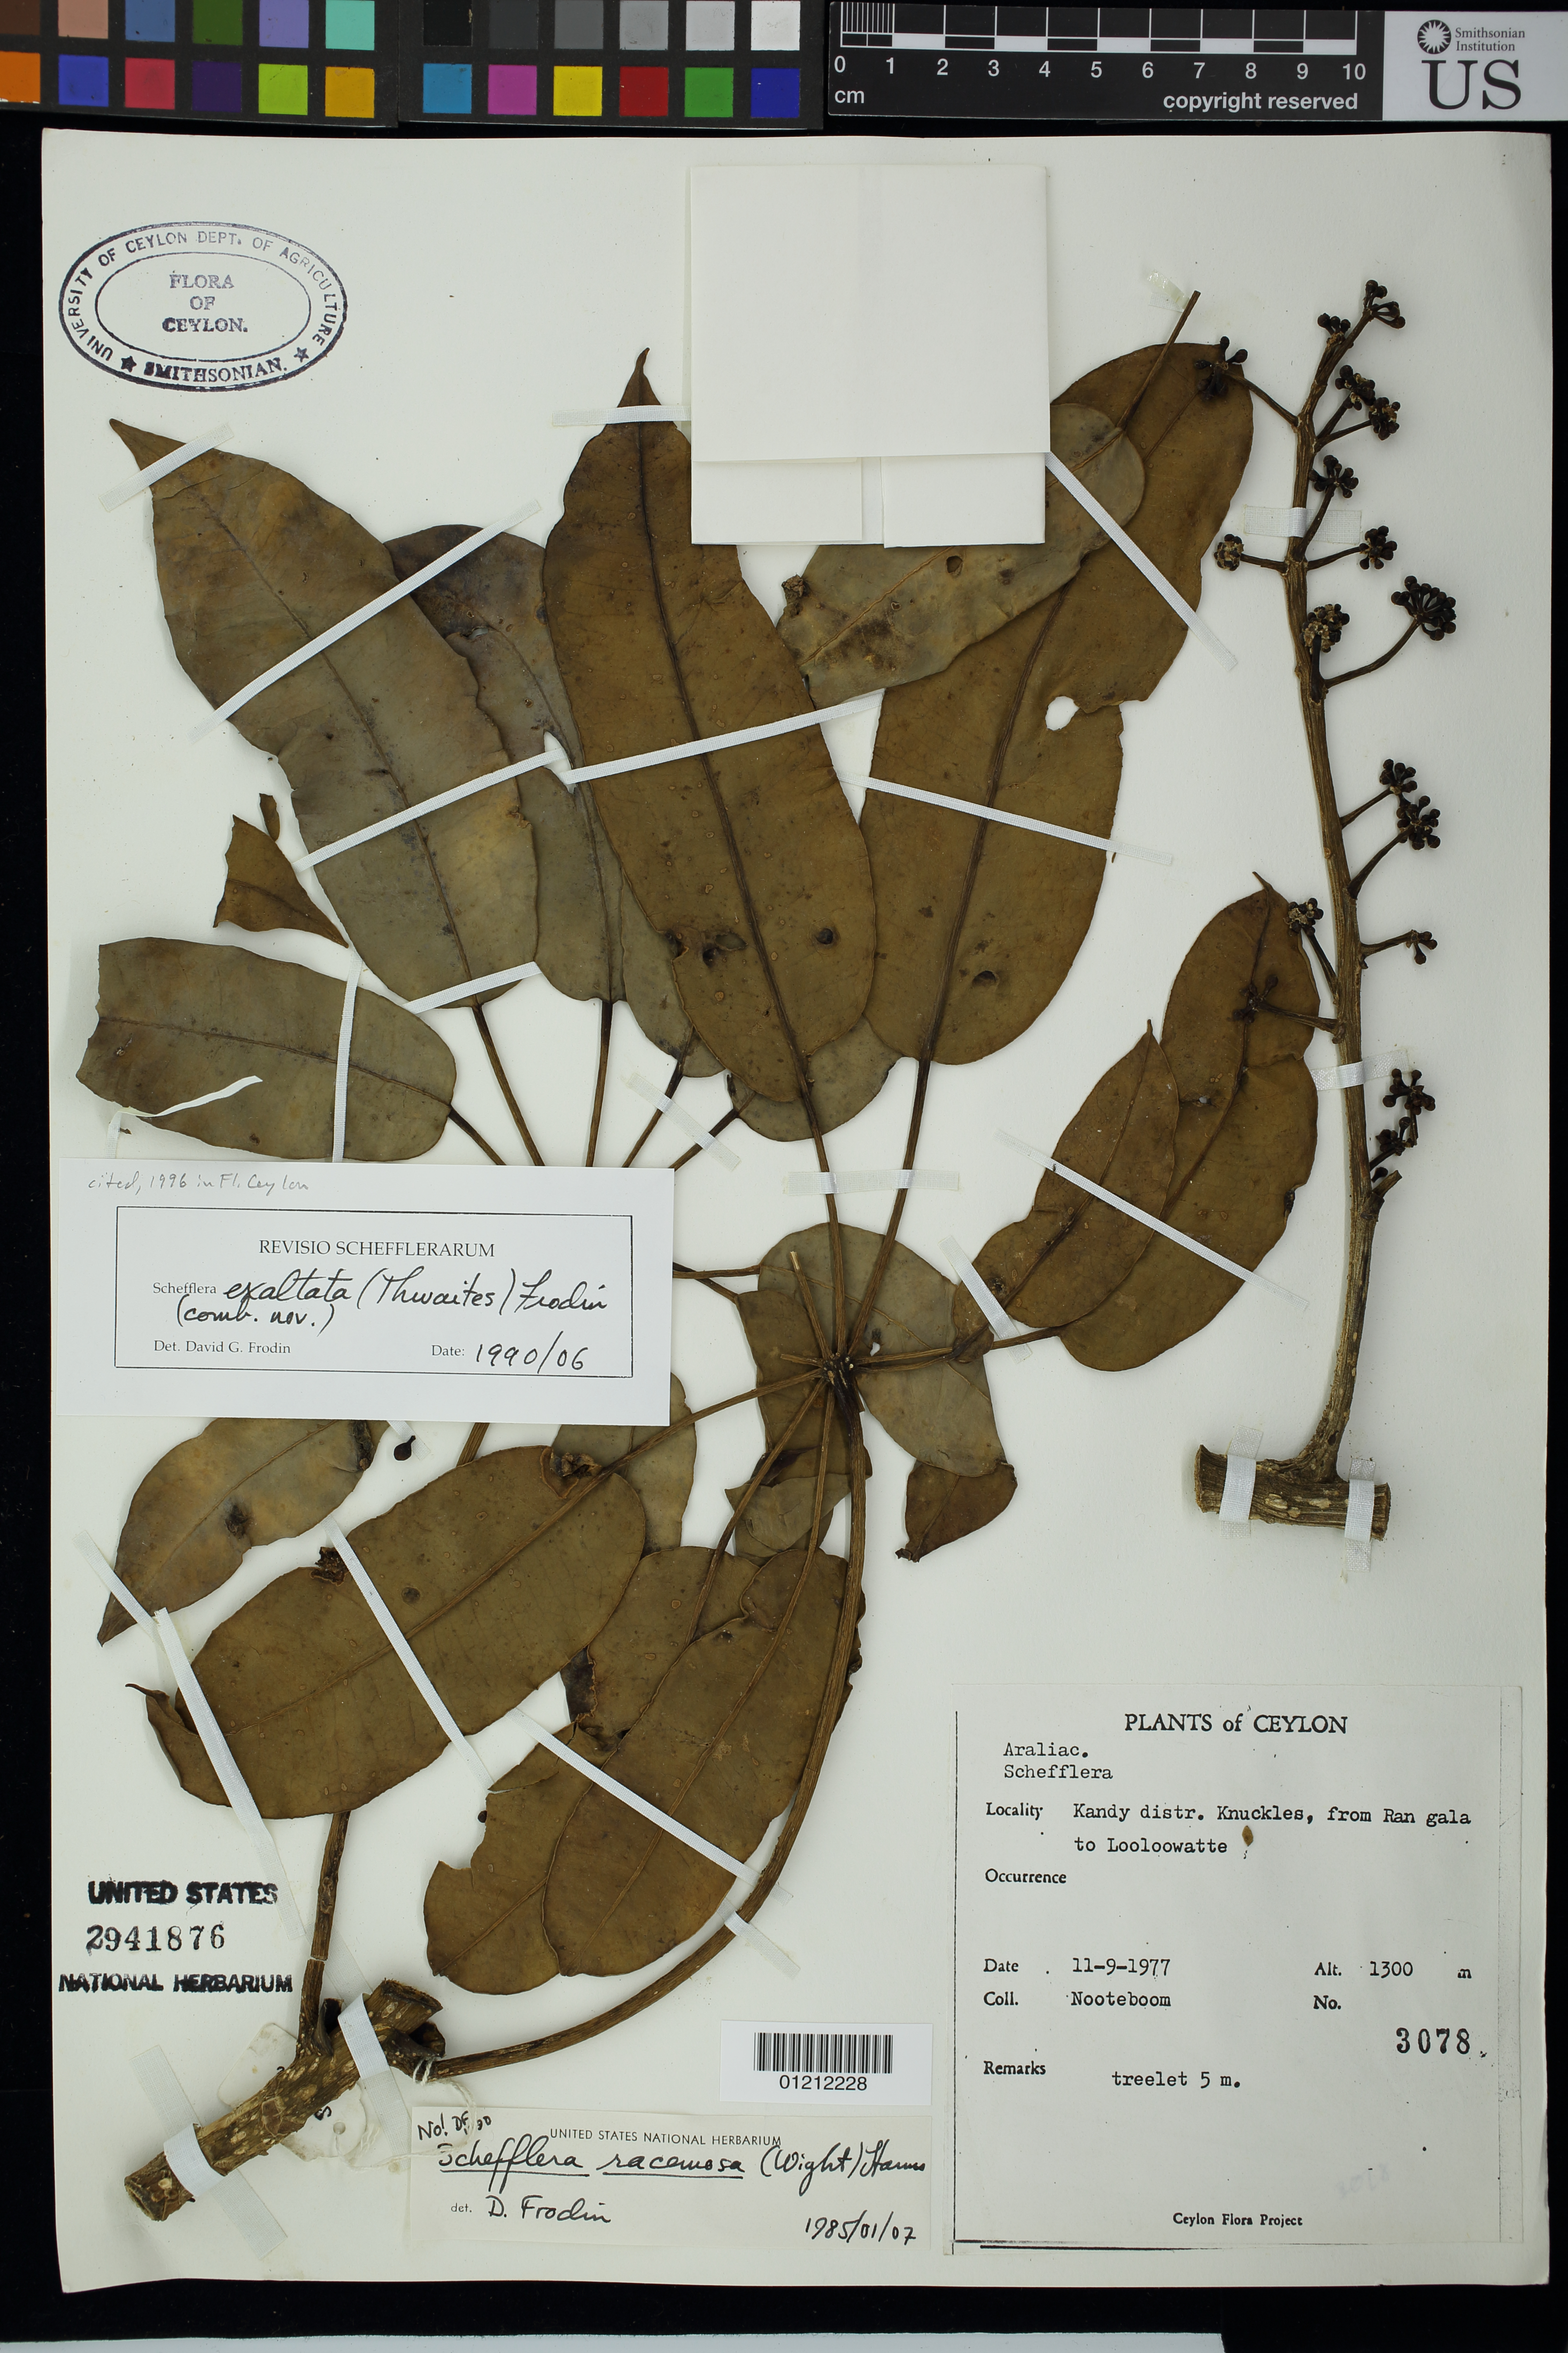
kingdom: Plantae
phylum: Tracheophyta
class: Magnoliopsida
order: Apiales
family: Araliaceae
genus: Schefflera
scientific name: Schefflera exaltata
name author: (Thwaites) Frodin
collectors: H. P. Nooteboom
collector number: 3078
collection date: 1977-09-11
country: Sri Lanka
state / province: Central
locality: Ceylon. Kandy distr. Knuckles, from Ran gala to Looloowatte.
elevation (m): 1300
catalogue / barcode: US 2941876